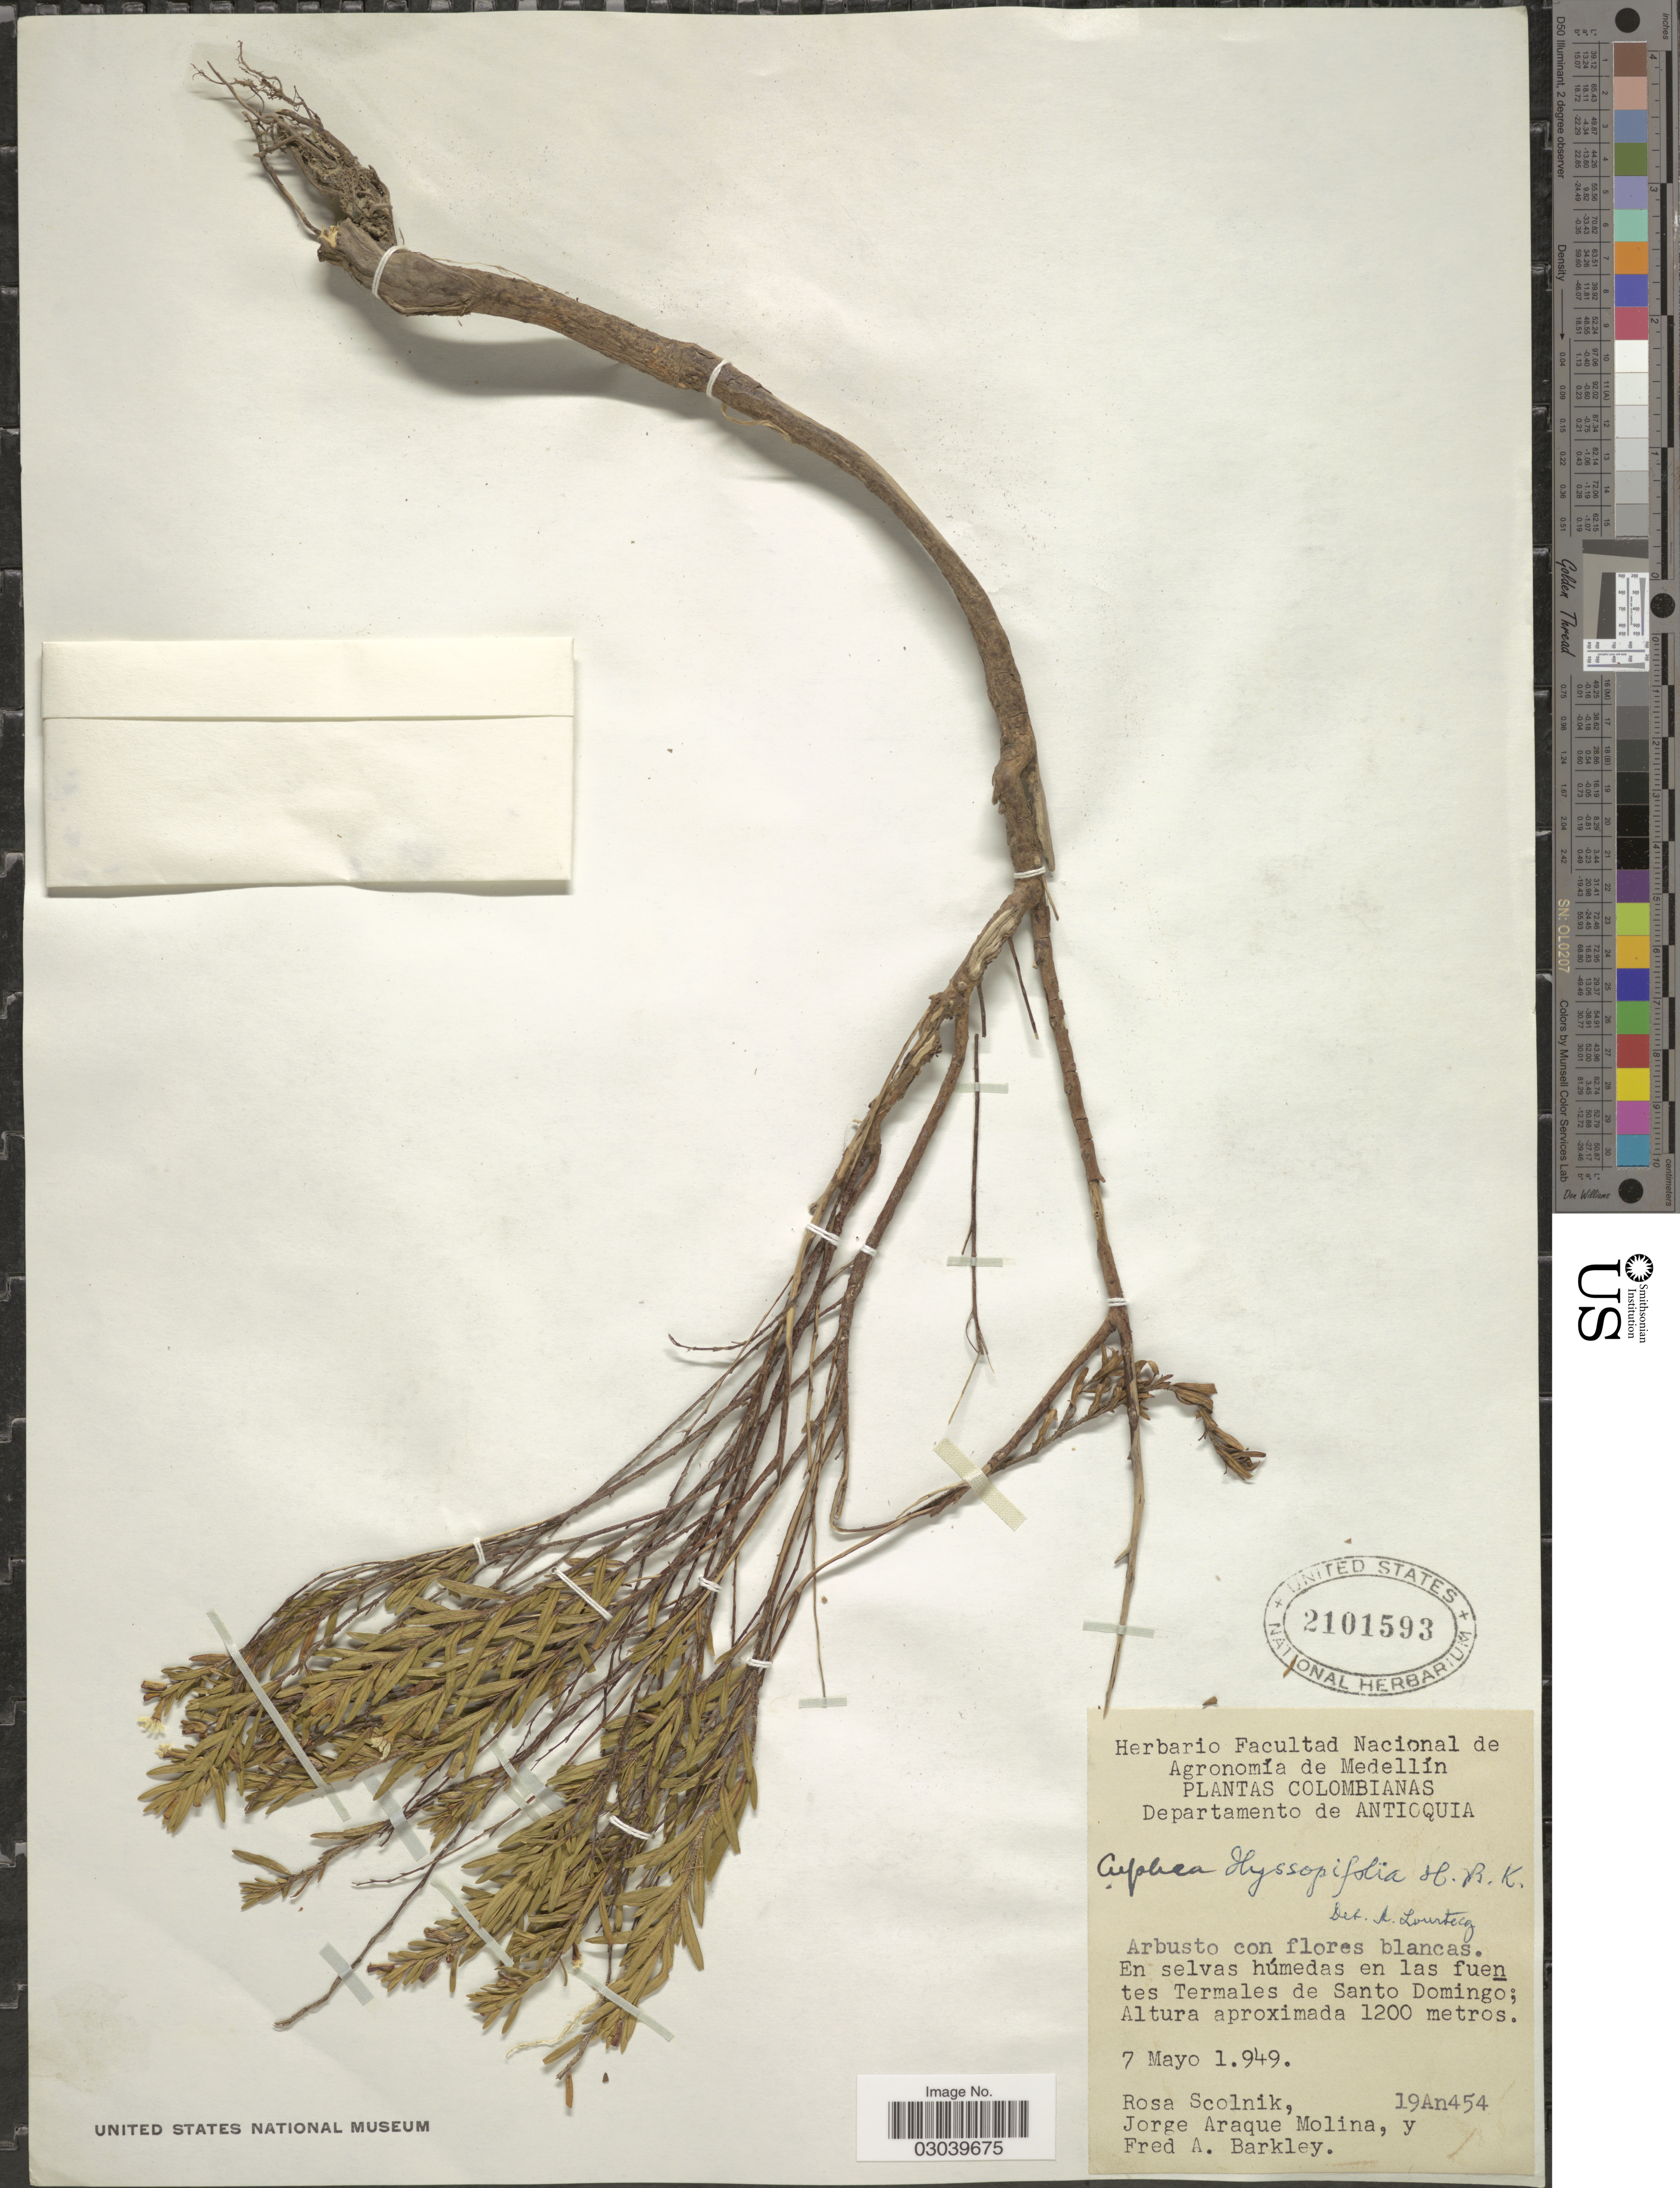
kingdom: Plantae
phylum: Tracheophyta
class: Magnoliopsida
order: Myrtales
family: Lythraceae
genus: Cuphea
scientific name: Cuphea hyssopifolia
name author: Kunth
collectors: R. Scolnik, J. A. Molina & F. A. Barkley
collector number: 19An454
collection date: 1949-05-07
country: Colombia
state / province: Antioquia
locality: Departamento de Antioquia. Termales de Santo Domingo.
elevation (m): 1200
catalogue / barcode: US 2101593